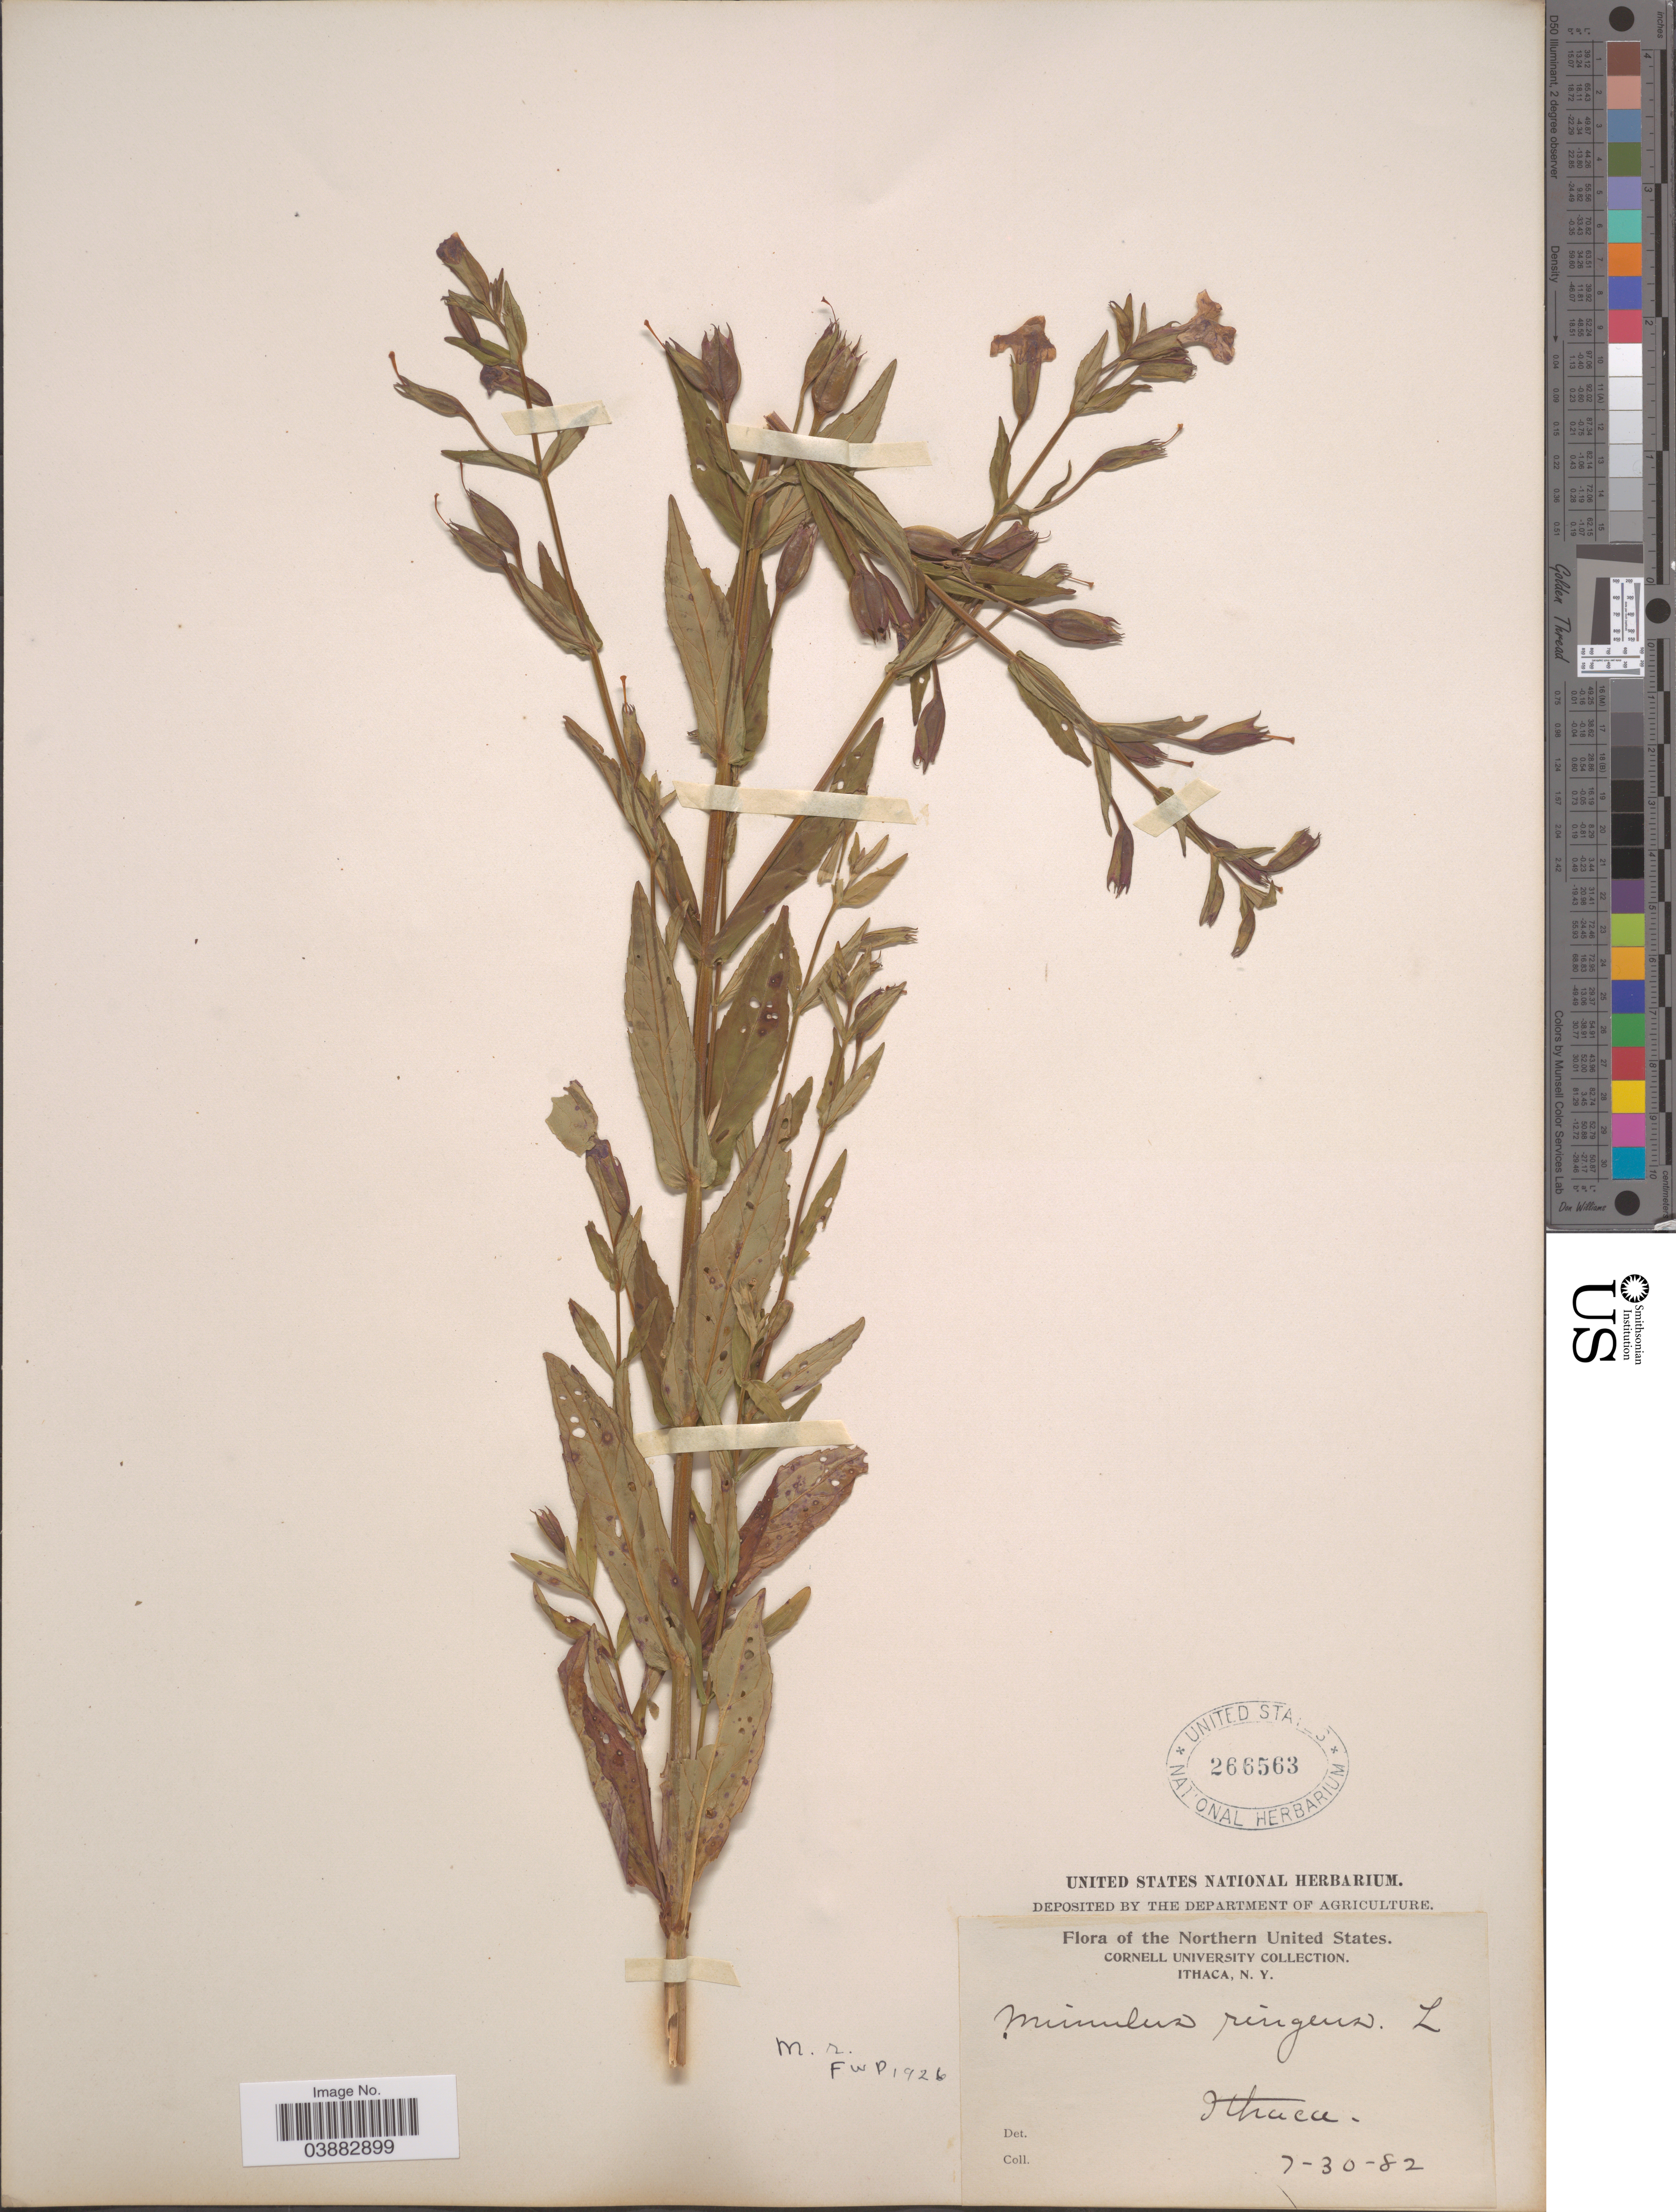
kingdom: Plantae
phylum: Tracheophyta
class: Magnoliopsida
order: Lamiales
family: Phrymaceae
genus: Mimulus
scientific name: Mimulus ringens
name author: L.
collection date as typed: Transcribed d/m/y: 30/7/82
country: United States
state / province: New York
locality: Northern United States. Ithaca.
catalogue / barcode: US 266563